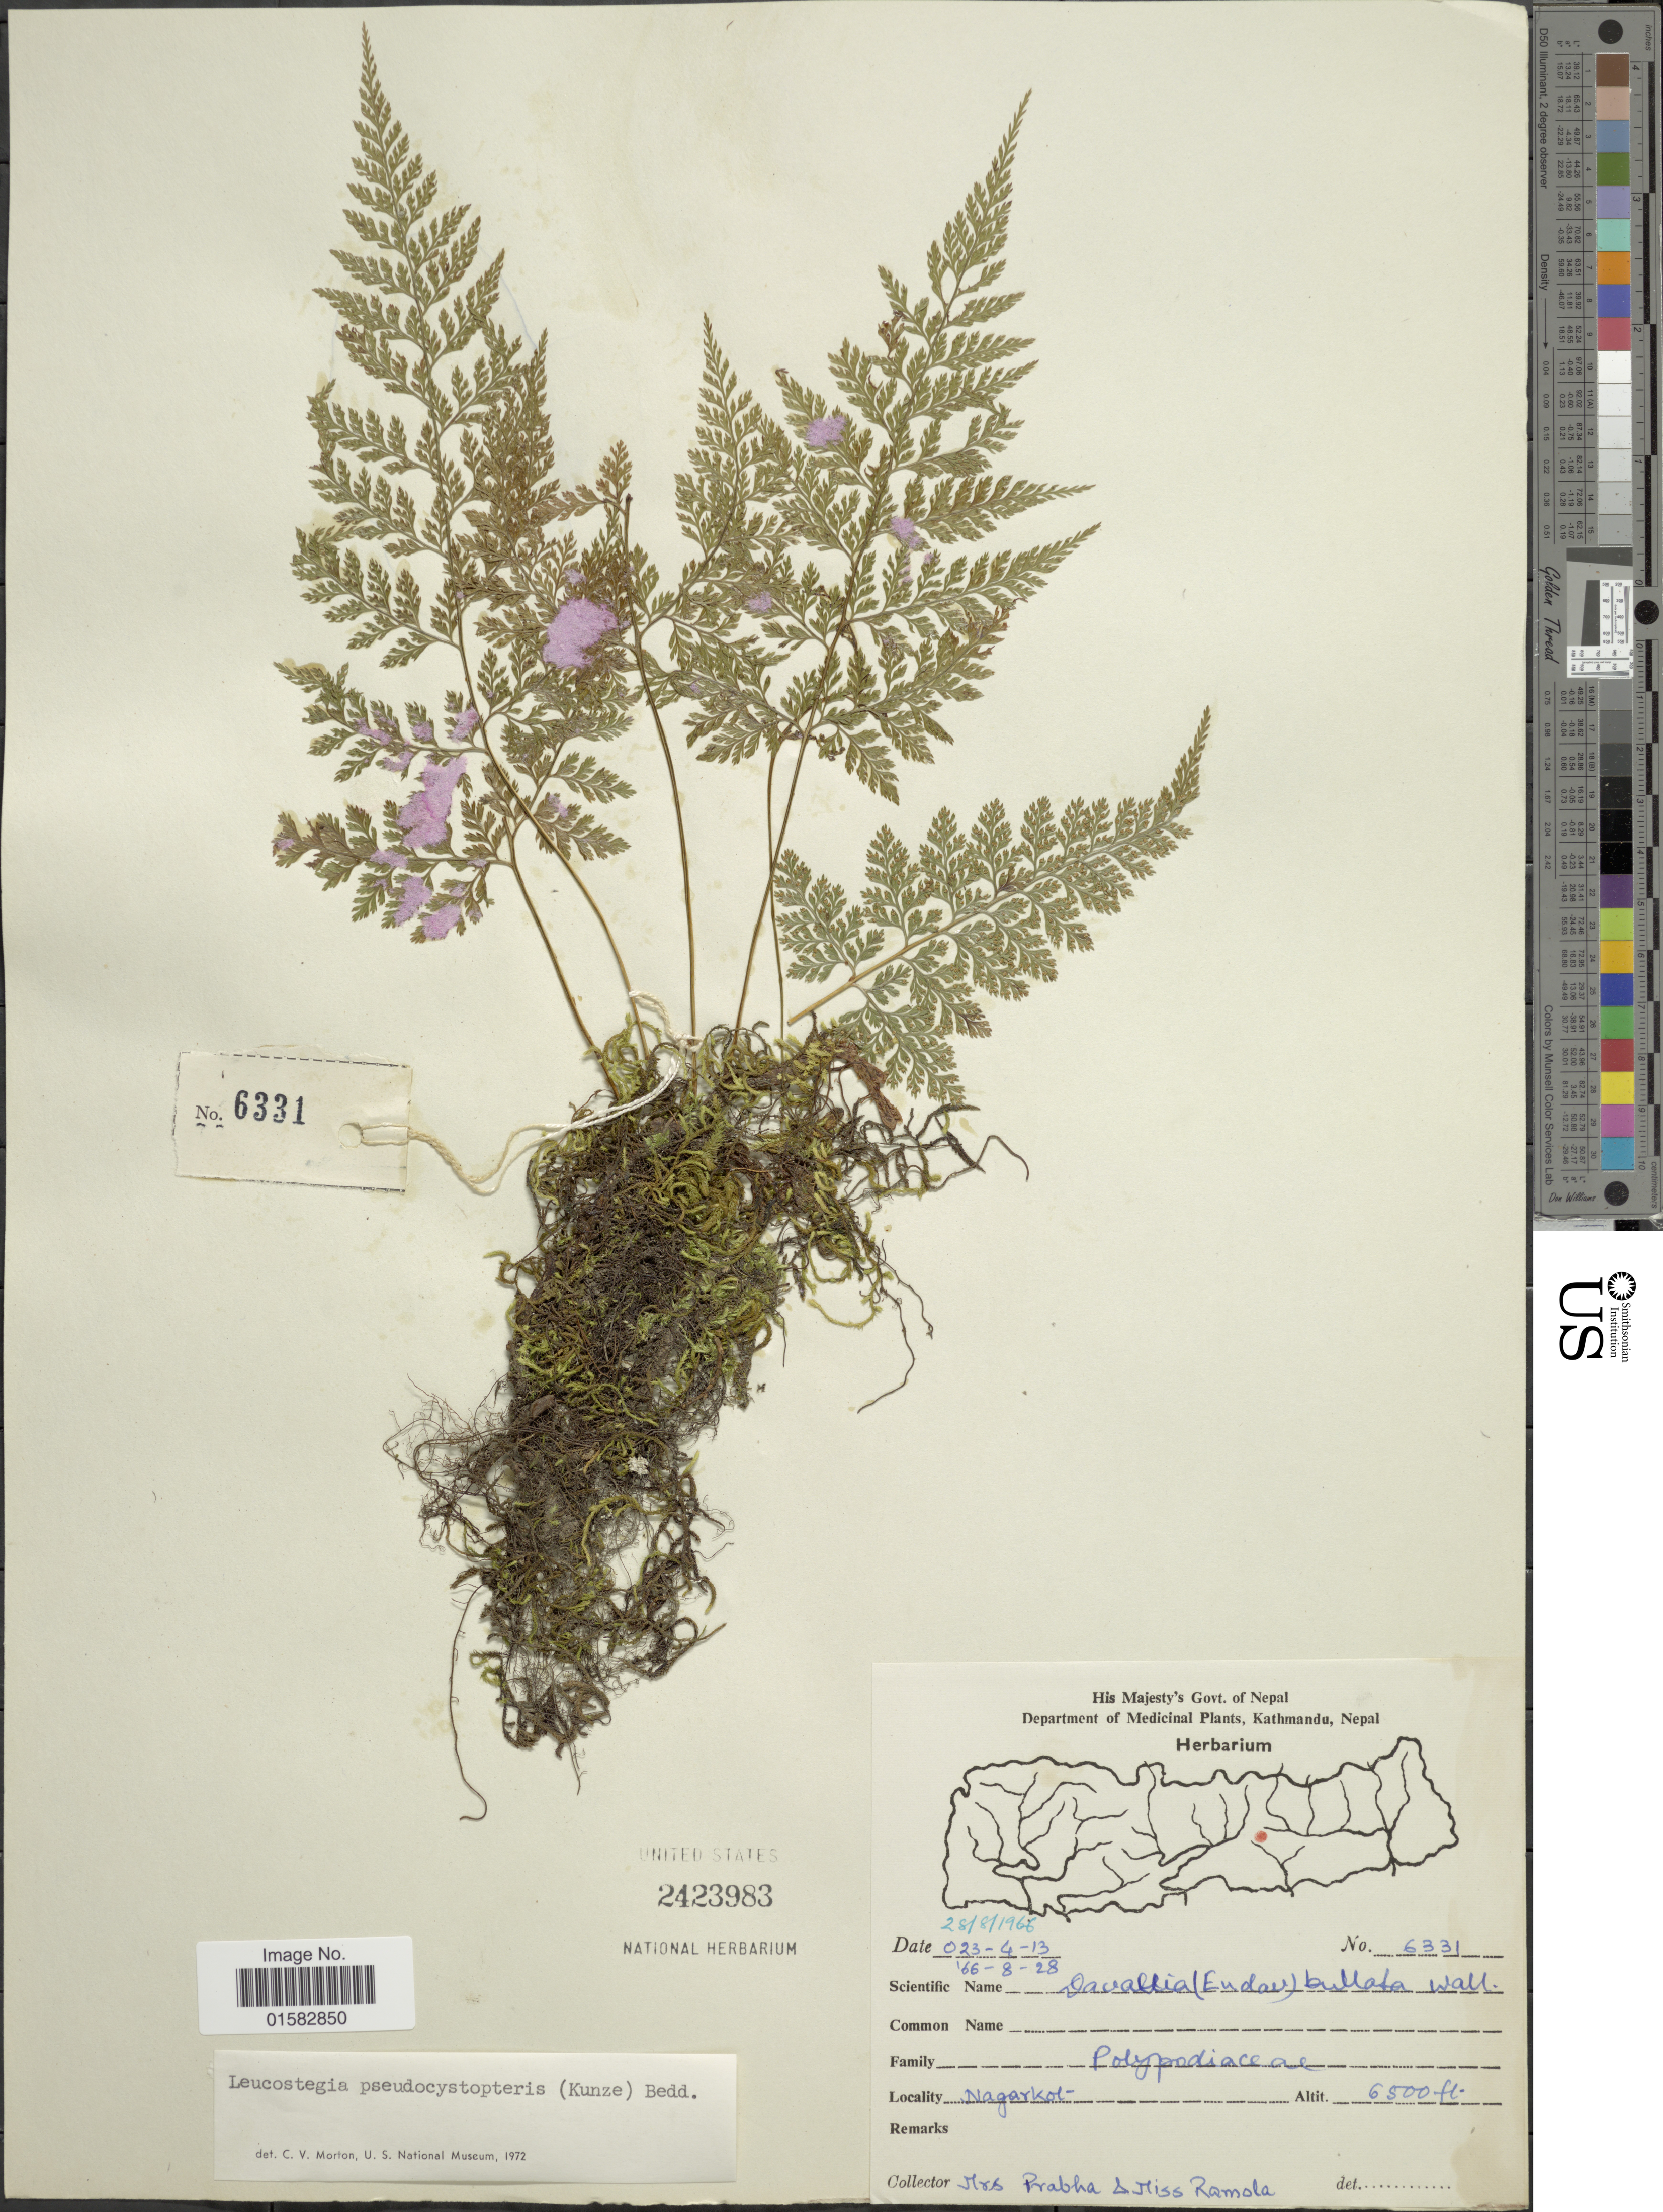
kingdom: Plantae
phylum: Tracheophyta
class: Polypodiopsida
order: Polypodiales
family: Davalliaceae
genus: Davallia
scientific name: Davallia pulchra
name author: D. Don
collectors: P. Pradhan & R. Thapa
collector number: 6331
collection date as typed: Transcribed d/m/y: 23/4/13 to 28/8/66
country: Nepal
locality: Nagarkot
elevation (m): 1981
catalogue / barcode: US 2423983